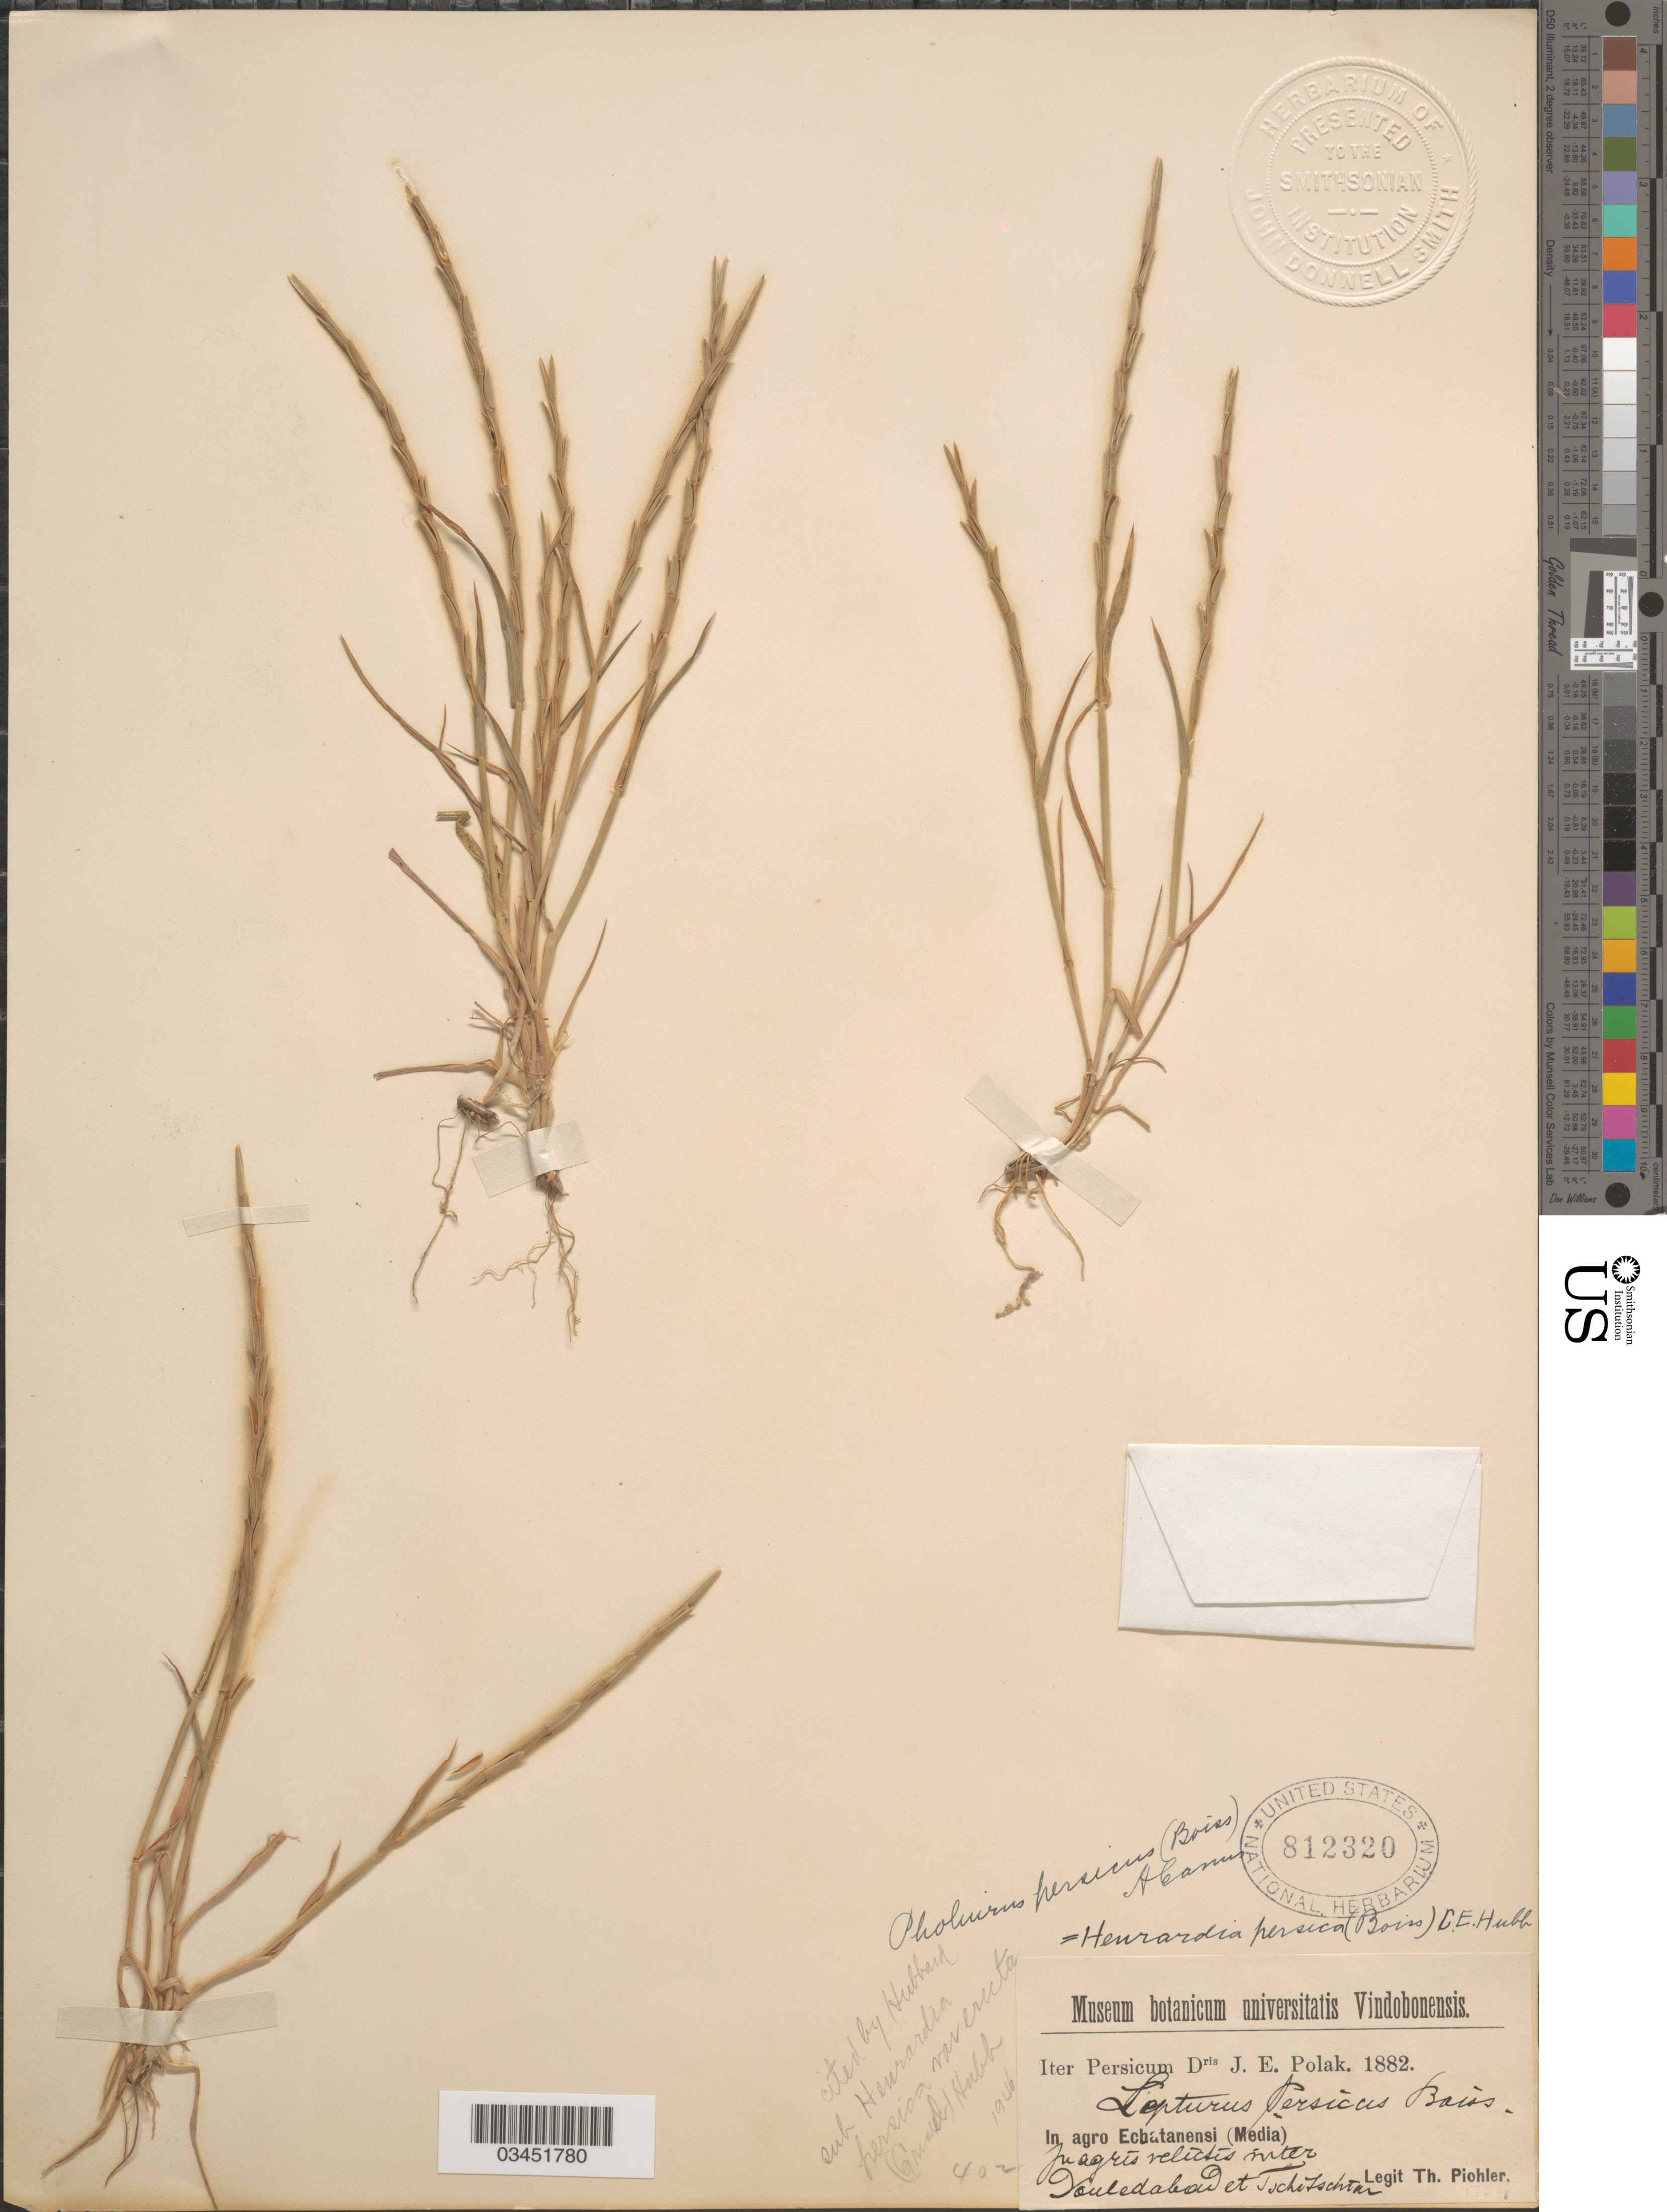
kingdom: Plantae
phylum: Tracheophyta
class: Liliopsida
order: Poales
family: Poaceae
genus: Henrardia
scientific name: Henrardia persica var. persica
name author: (Boiss.) C. E. Hubb.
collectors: T. Pichler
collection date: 1882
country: Iran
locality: Iter Persicum Dris J. E. Polak 1882. In agro Echatanensi (Media). In agrís relíctís inter Dauladabad et Tschitschian.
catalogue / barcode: US 812320